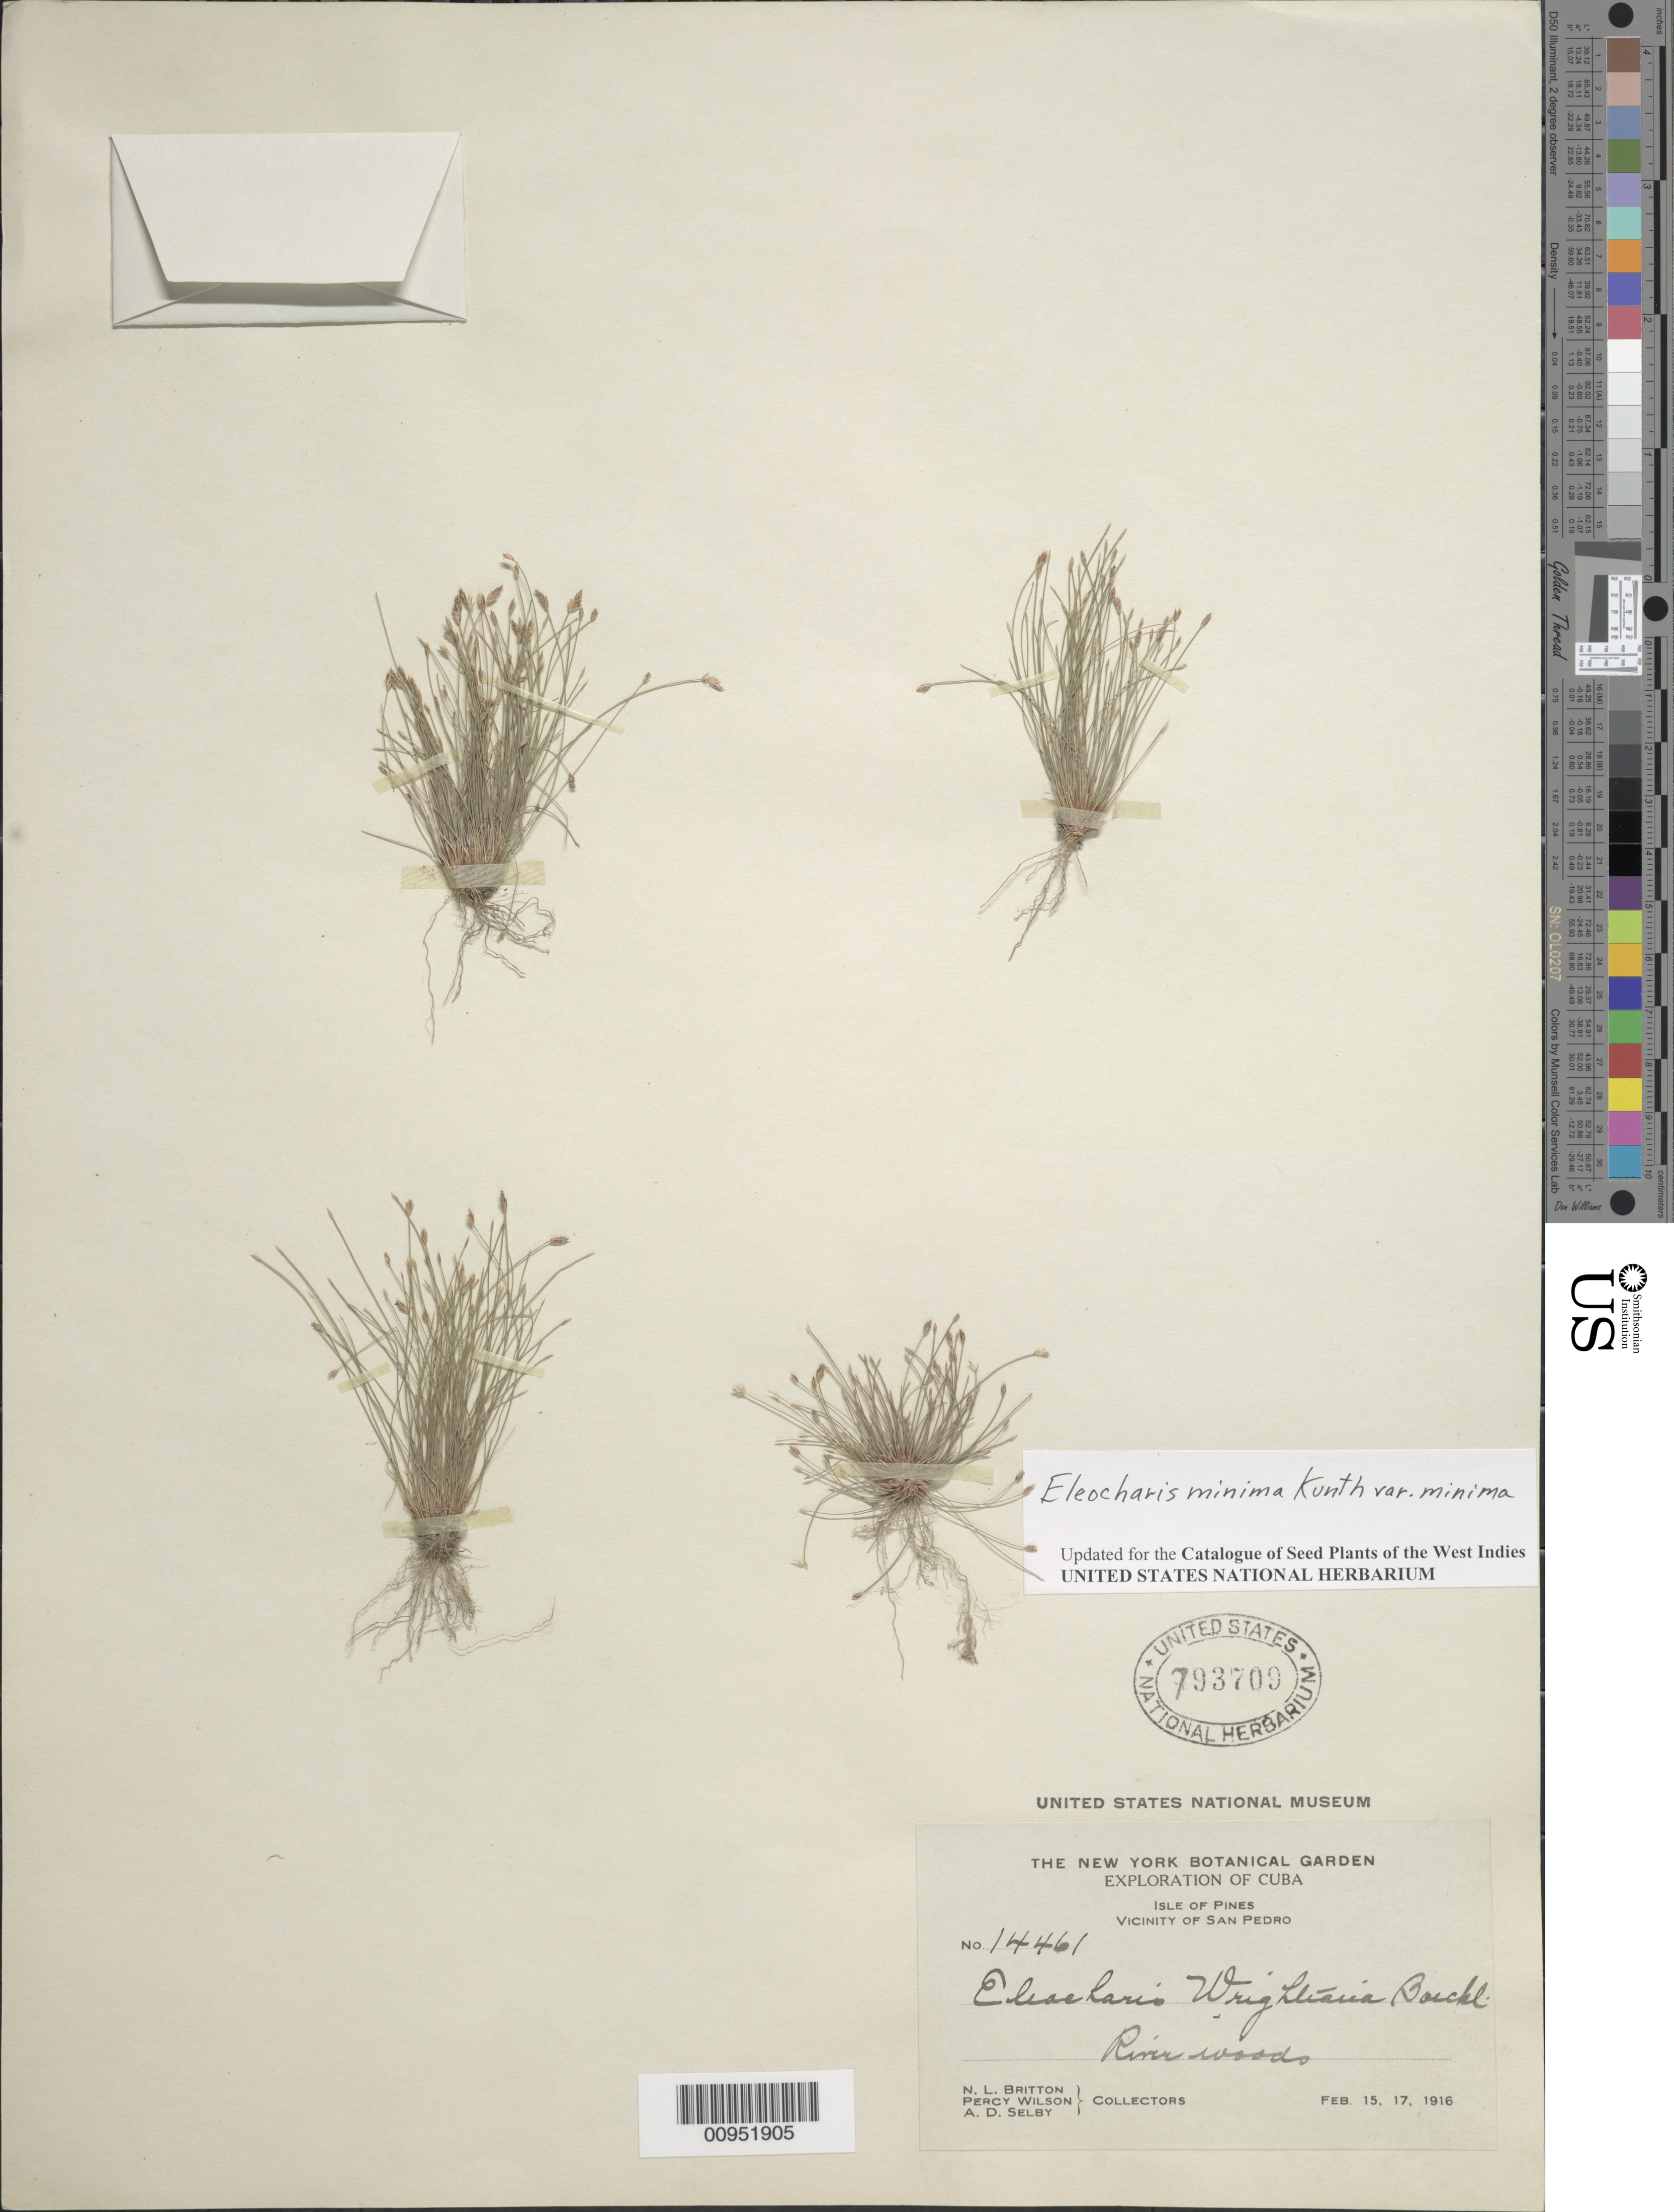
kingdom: Plantae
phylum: Tracheophyta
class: Liliopsida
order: Poales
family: Cyperaceae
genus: Eleocharis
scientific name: Eleocharis minima var. minima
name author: Kunth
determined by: Strong, M. T., (US), Smithsonian Institution - National Museum of Natural History (UNITED STATES)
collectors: N. Britton, P. Wilson & A. Selby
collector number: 14461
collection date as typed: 15 Feb 1916 to 17 Feb 1916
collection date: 1916-02-15/1916-02-17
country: Cuba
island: Isla de la Juventud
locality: Vicinity of San Pedro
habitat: River woods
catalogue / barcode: US 793709